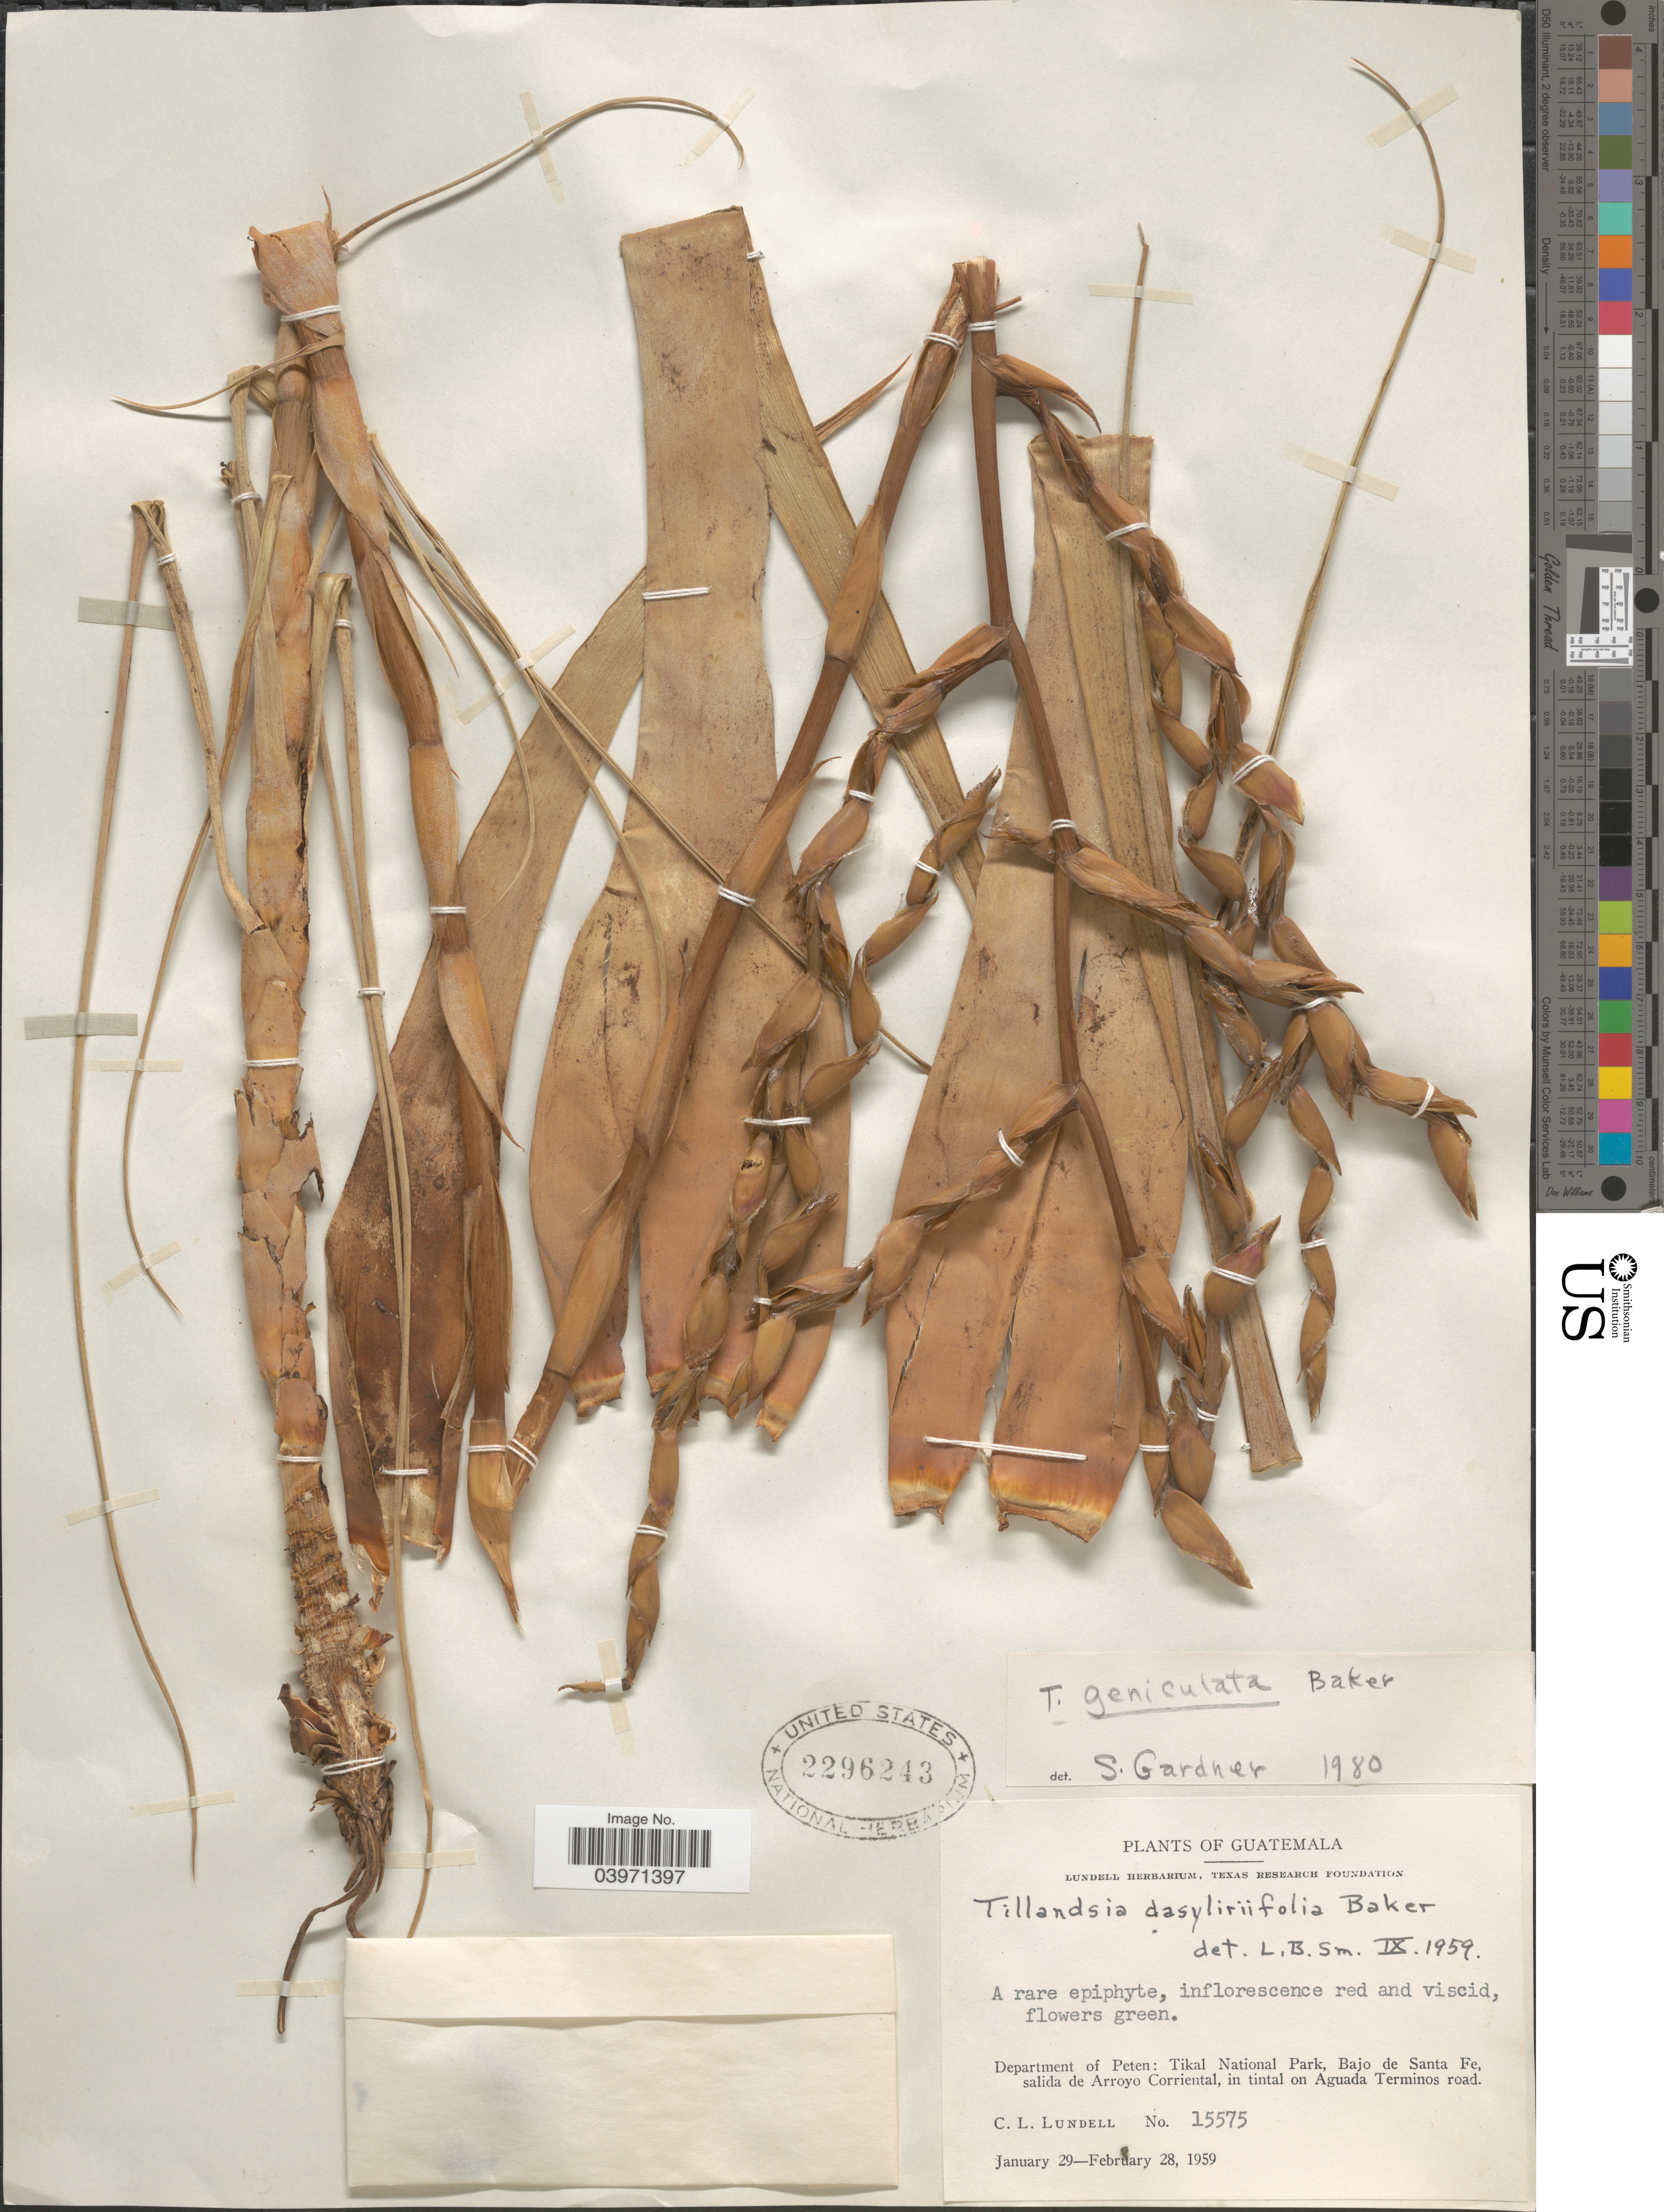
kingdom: Plantae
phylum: Tracheophyta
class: Liliopsida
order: Poales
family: Bromeliaceae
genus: Tillandsia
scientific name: Tillandsia limbata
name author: Schltdl.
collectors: C. L. Lundell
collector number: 15575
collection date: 1959-01-29/1959-02-28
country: Guatemala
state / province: El Peten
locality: Department of Peten: Tikal National Park, Bajo de Santa Fe, salide de Arroyo Corriental, in tintal on Aguada Terminos road.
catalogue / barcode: US 2296243